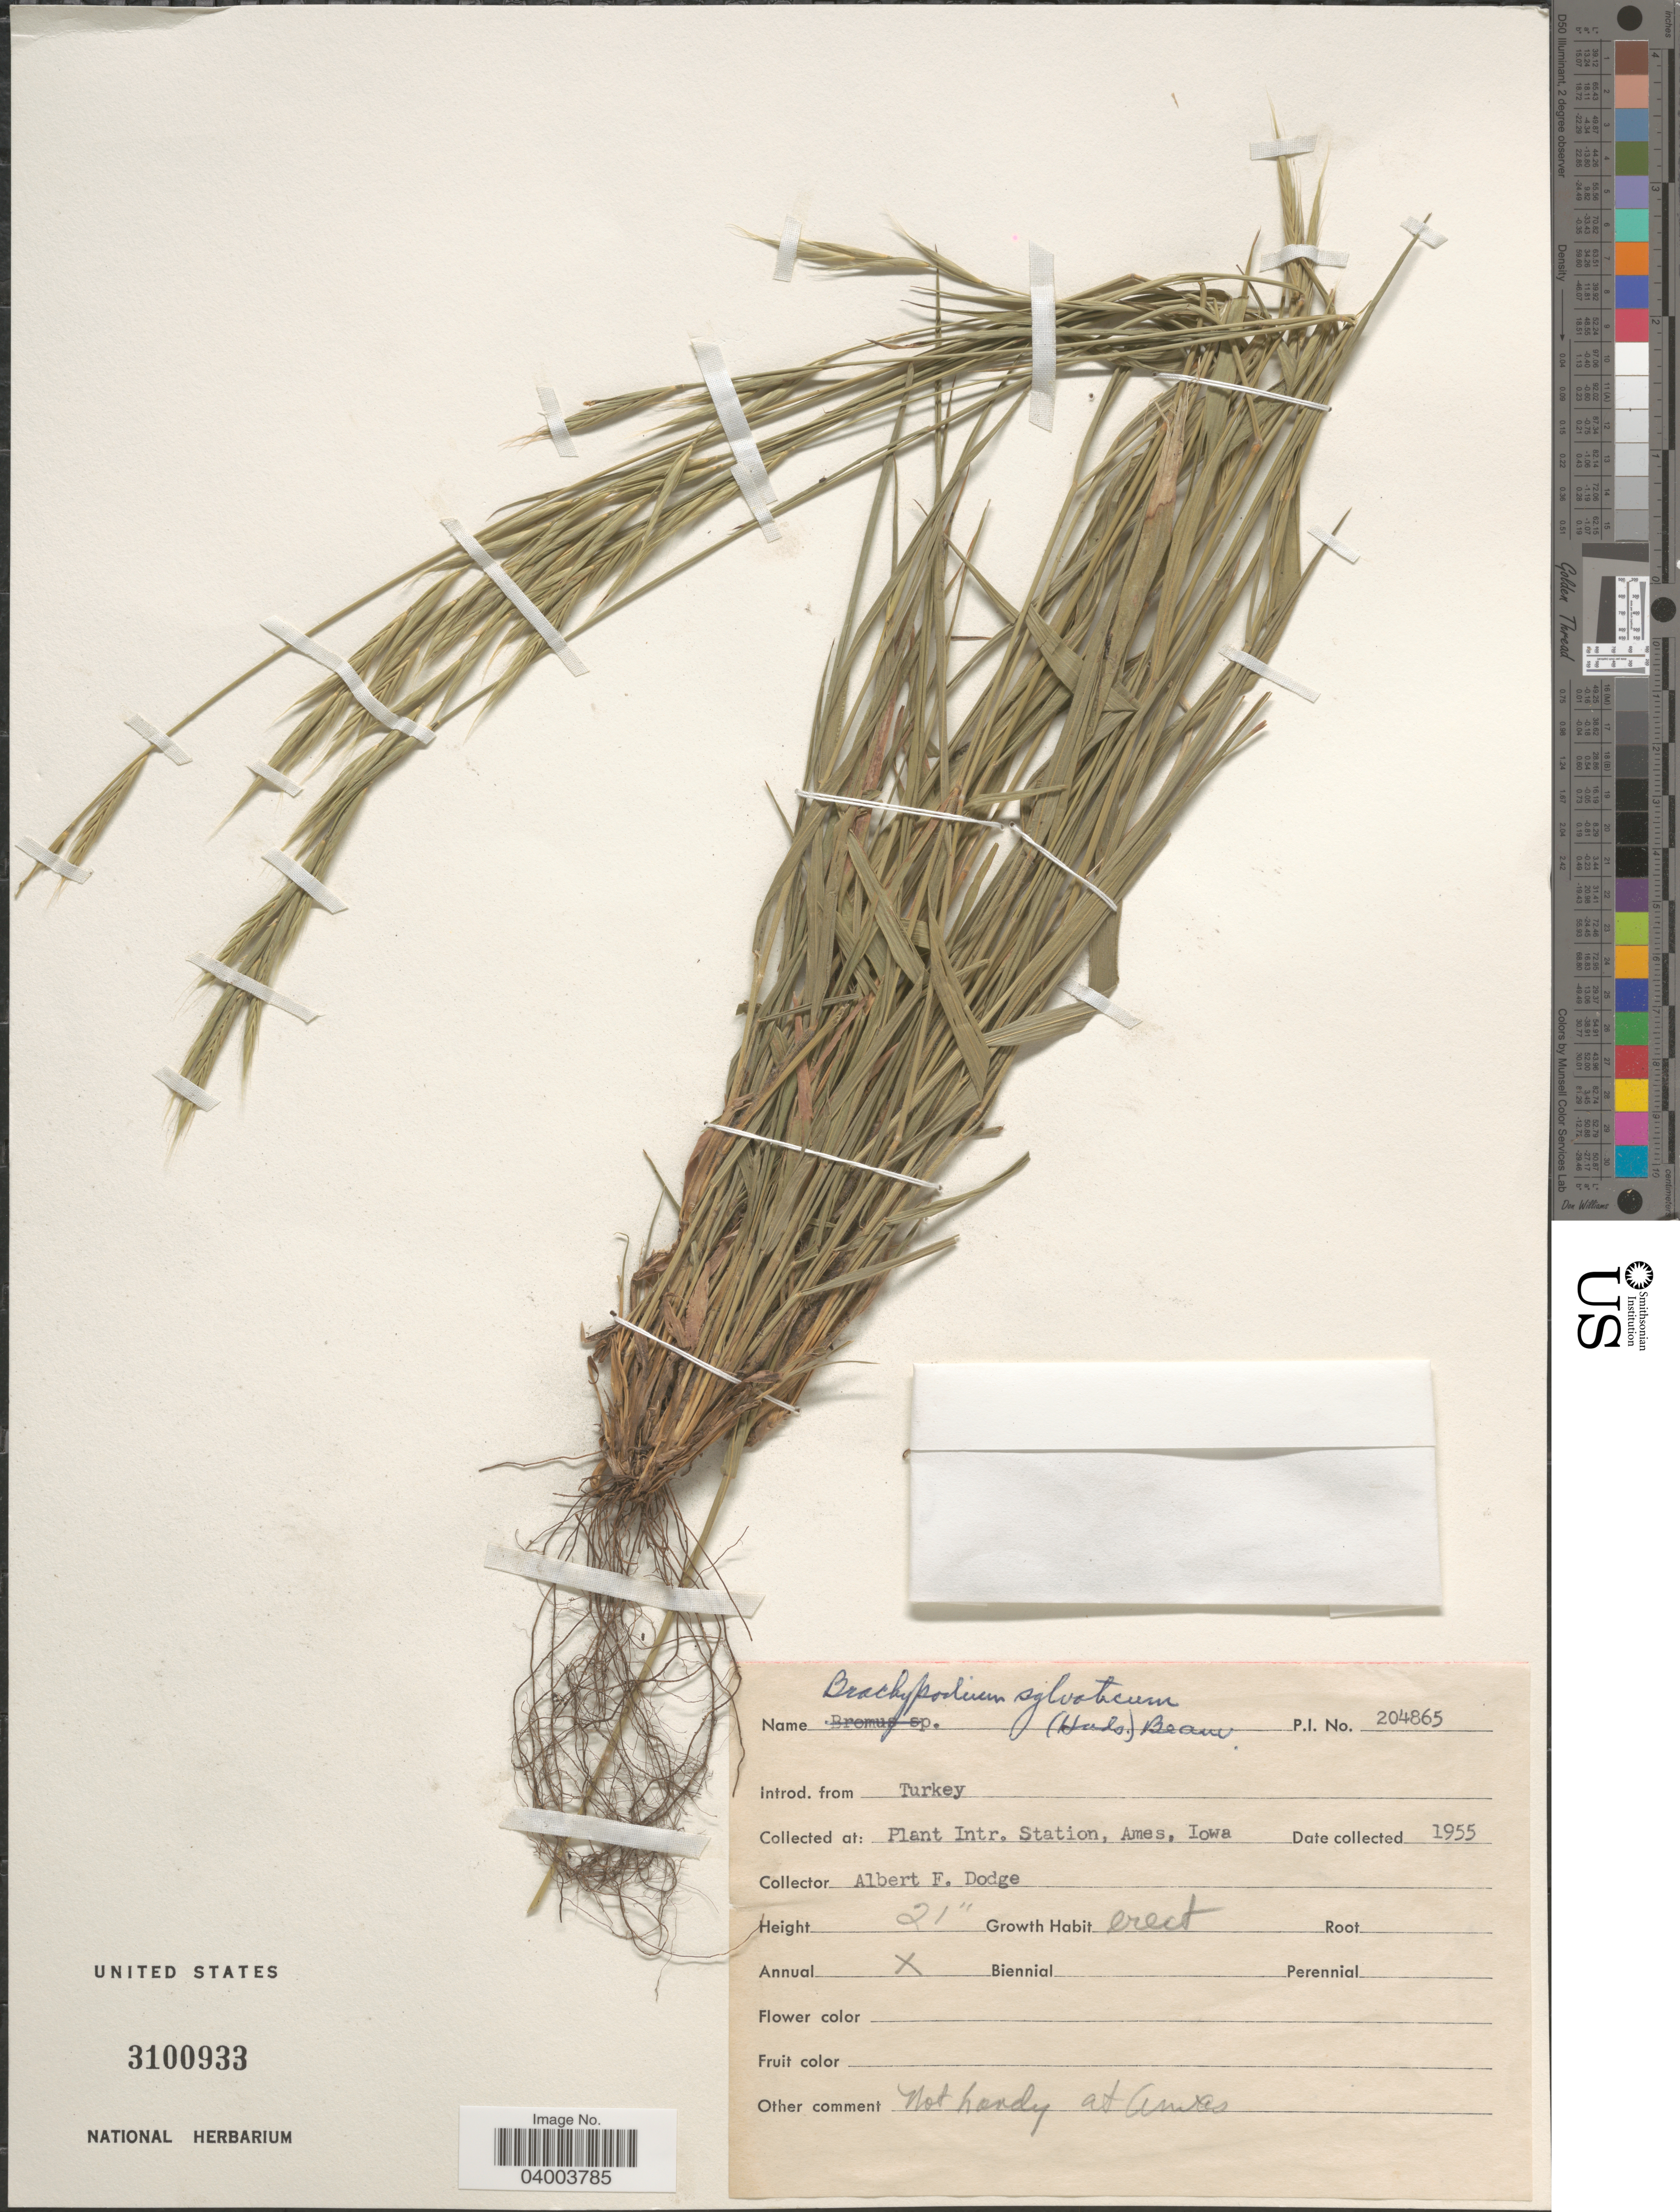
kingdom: Plantae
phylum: Tracheophyta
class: Liliopsida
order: Poales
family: Poaceae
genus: Brachypodium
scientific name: Brachypodium sylvaticum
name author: (Huds.) P. Beauv.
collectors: A. Dodge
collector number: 204865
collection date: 1955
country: United States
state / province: Iowa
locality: Plant Intr. Station, Ames.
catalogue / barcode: US 3100933